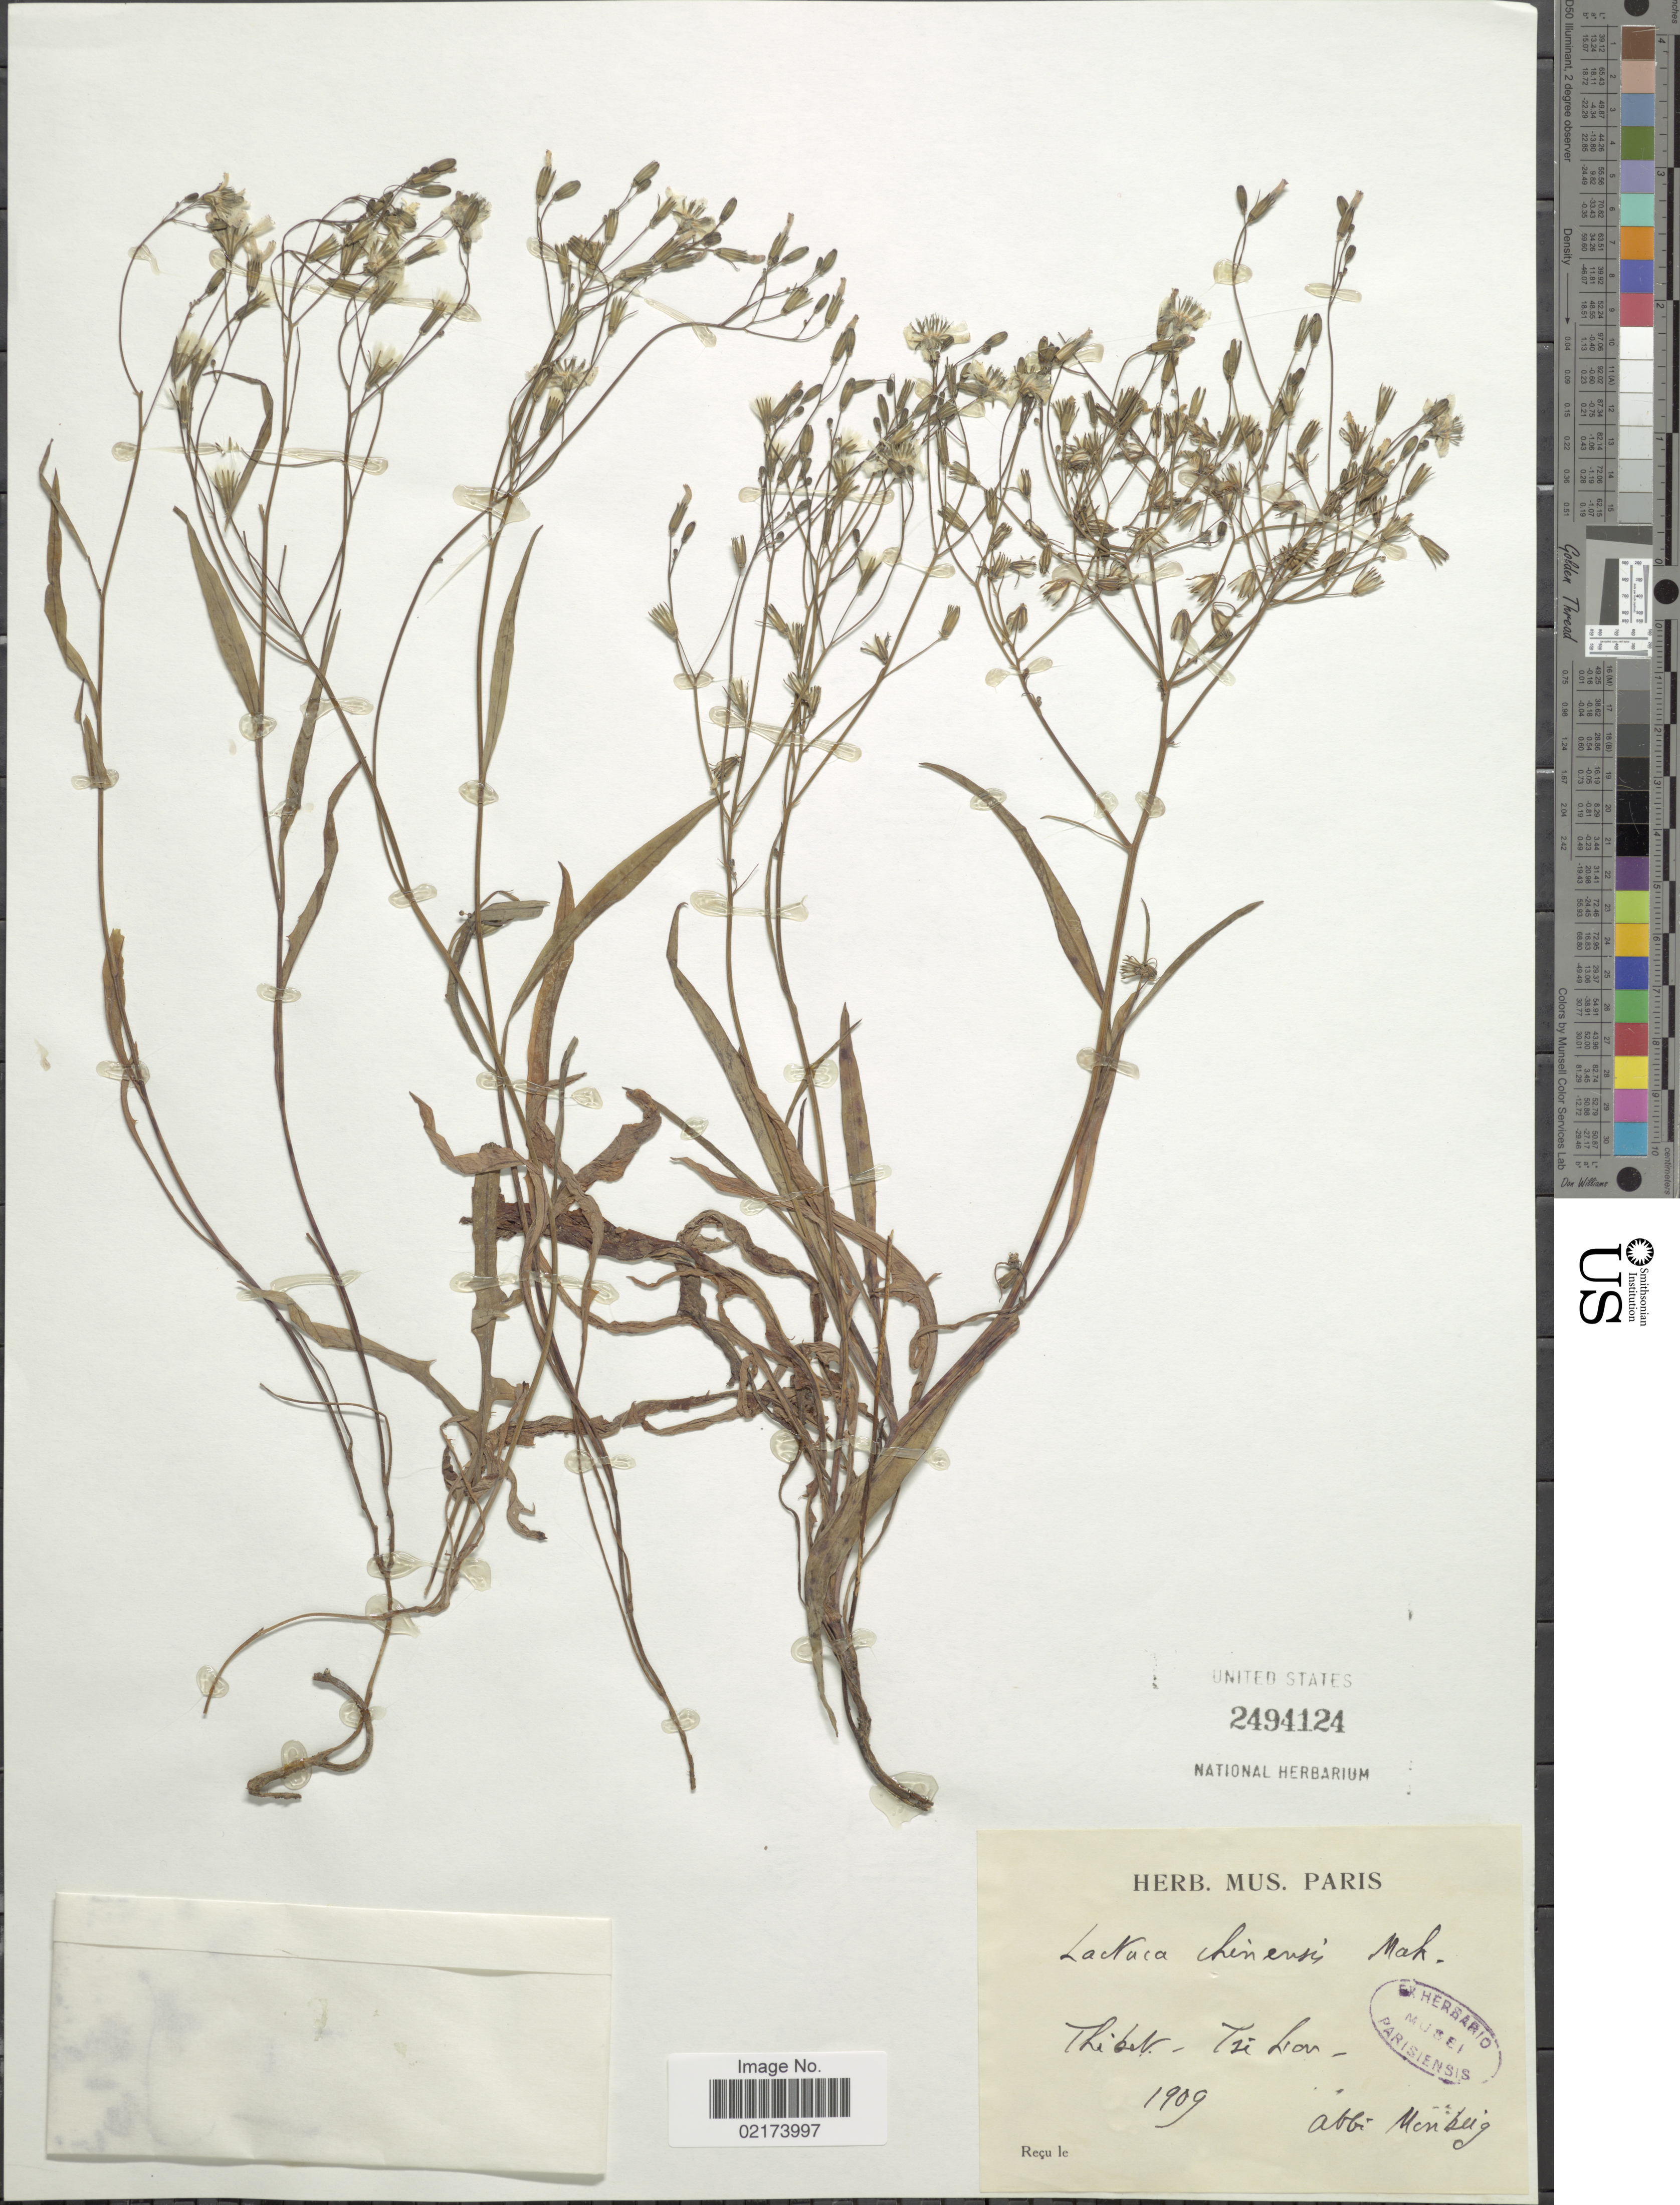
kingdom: Plantae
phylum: Tracheophyta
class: Magnoliopsida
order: Asterales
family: Asteraceae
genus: Ixeris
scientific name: Ixeris chinensis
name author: (Thunb.) Nakai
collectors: A. Menbeig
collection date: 1909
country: China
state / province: Xizang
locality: Thibet, Tsi Lion [interpreted]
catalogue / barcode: US 2494124